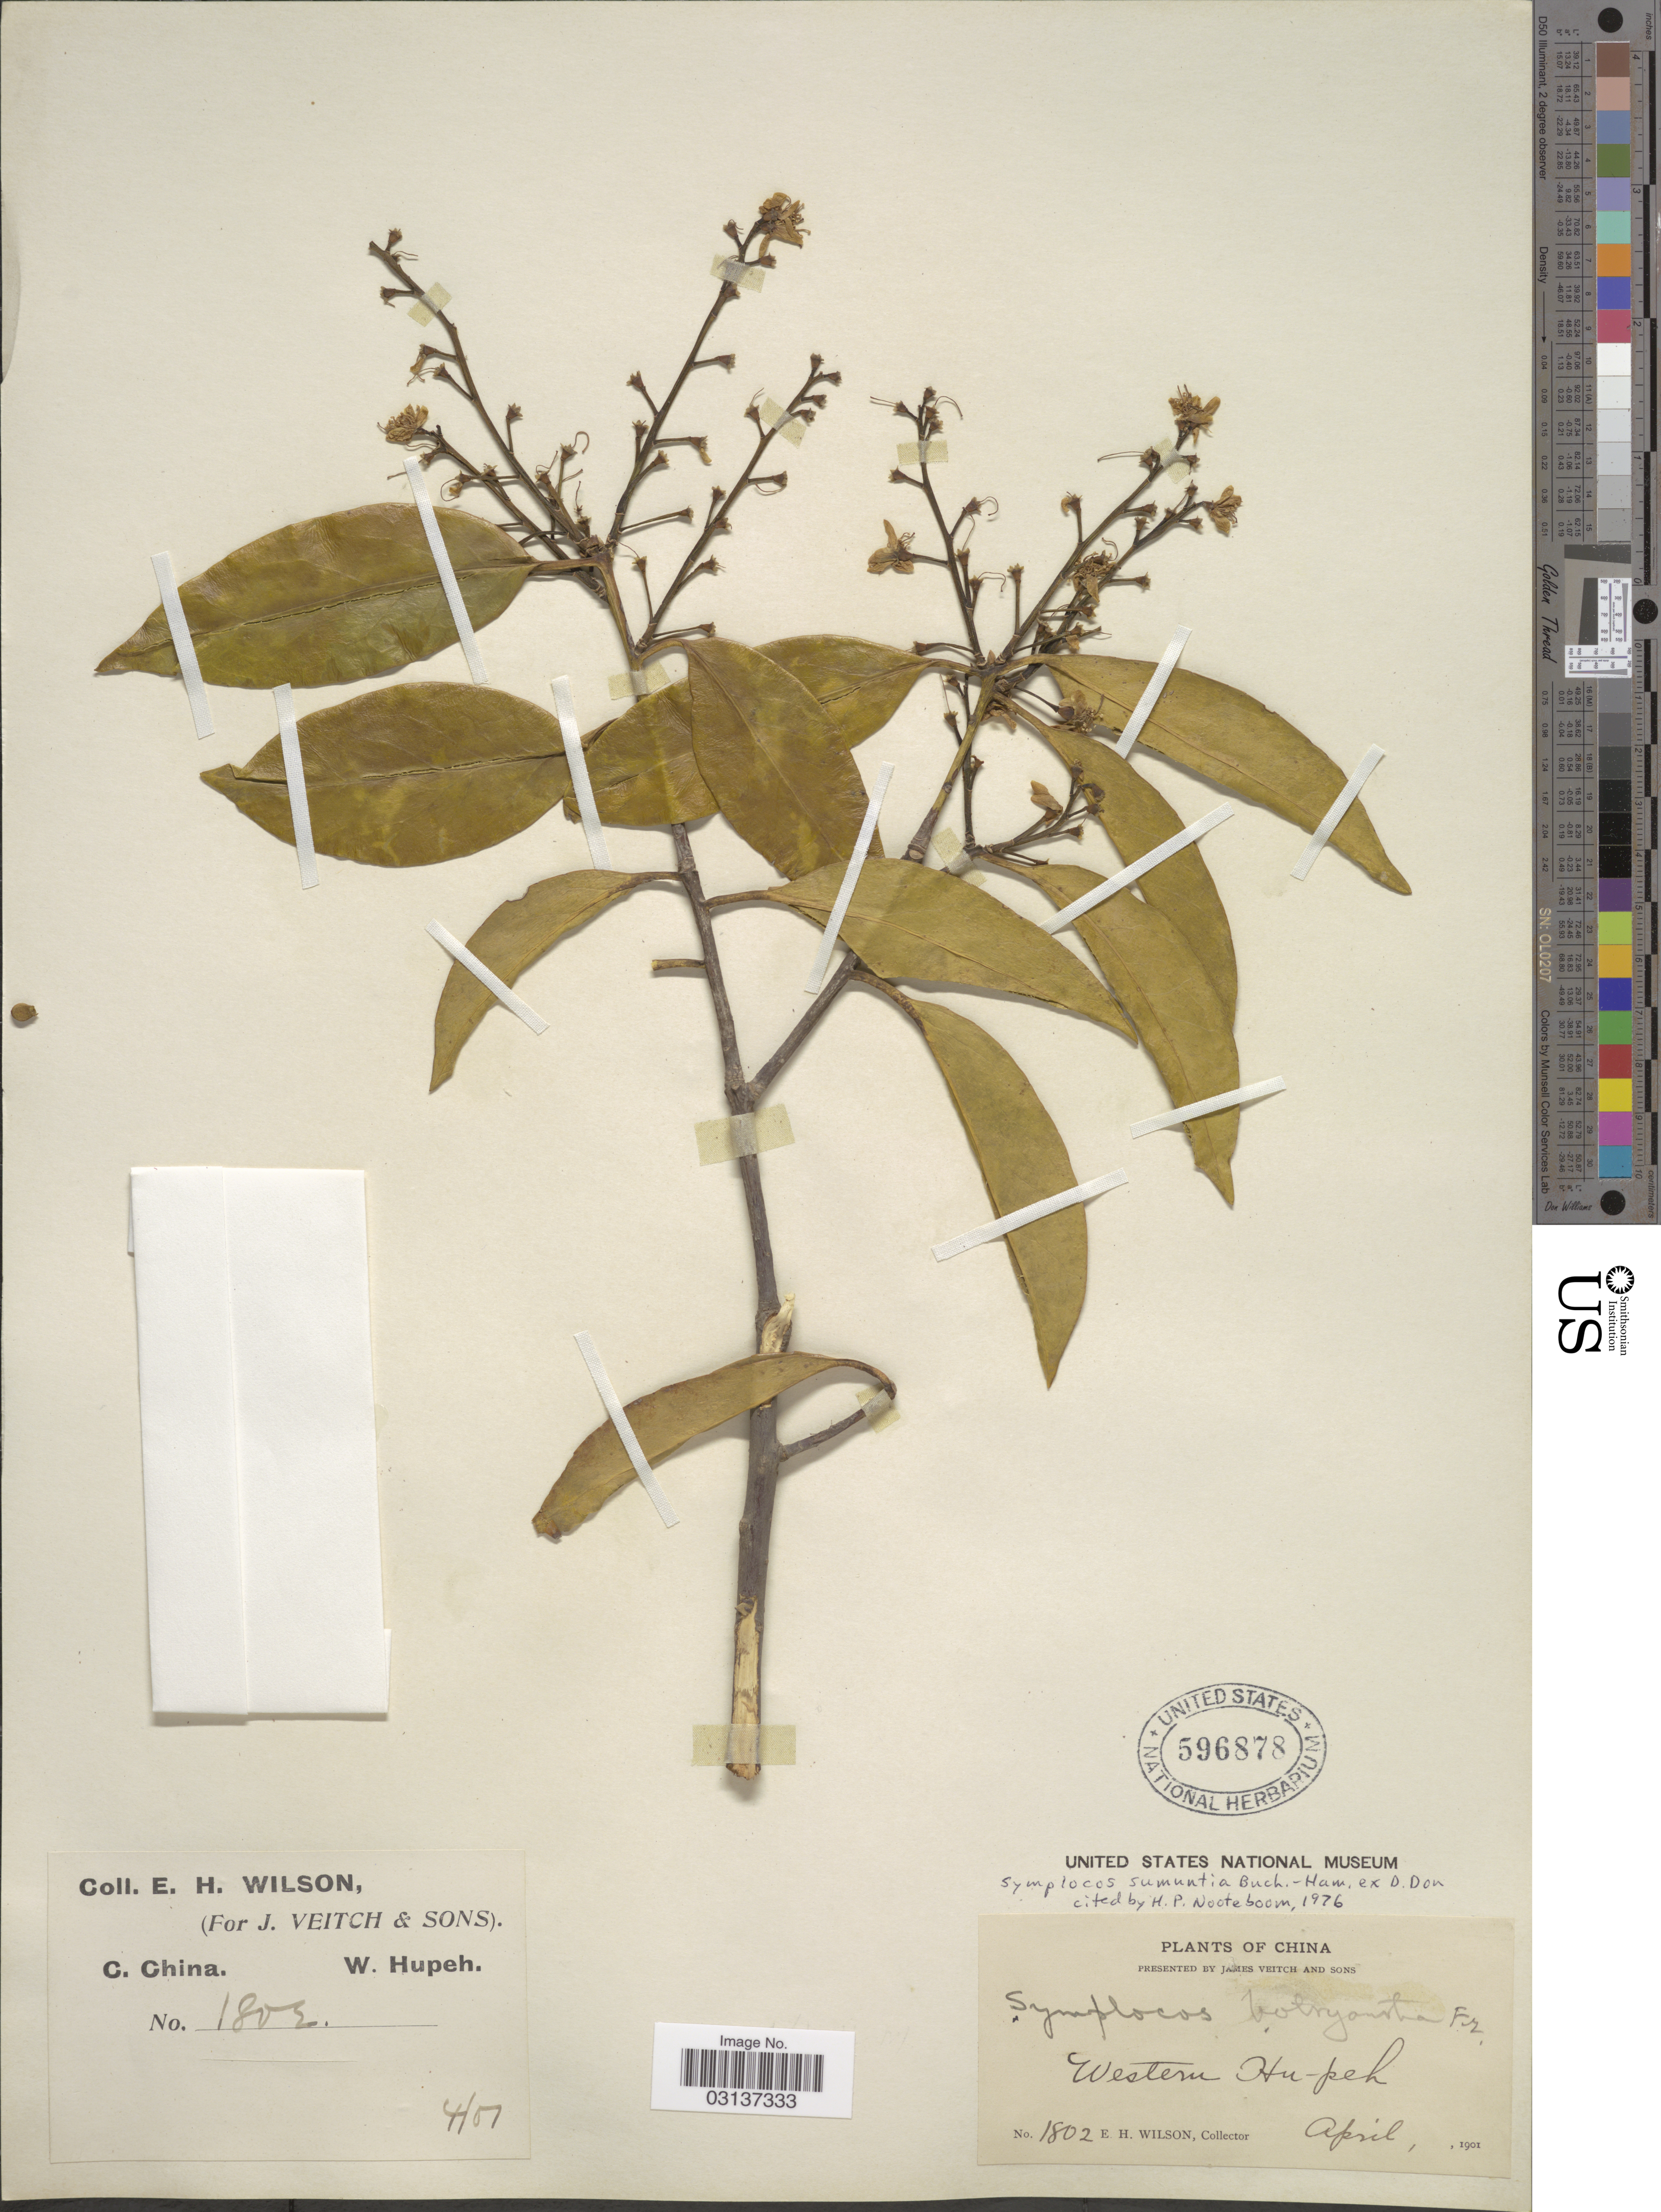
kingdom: Plantae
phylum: Tracheophyta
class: Magnoliopsida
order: Ericales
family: Symplocaceae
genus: Symplocos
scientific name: Symplocos sumuntia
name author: Buch.-Ham. ex D. Don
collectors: E. Wilson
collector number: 1802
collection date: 1901-04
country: China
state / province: Hubei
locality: Western Hupeh. C. China.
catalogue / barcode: US 596878